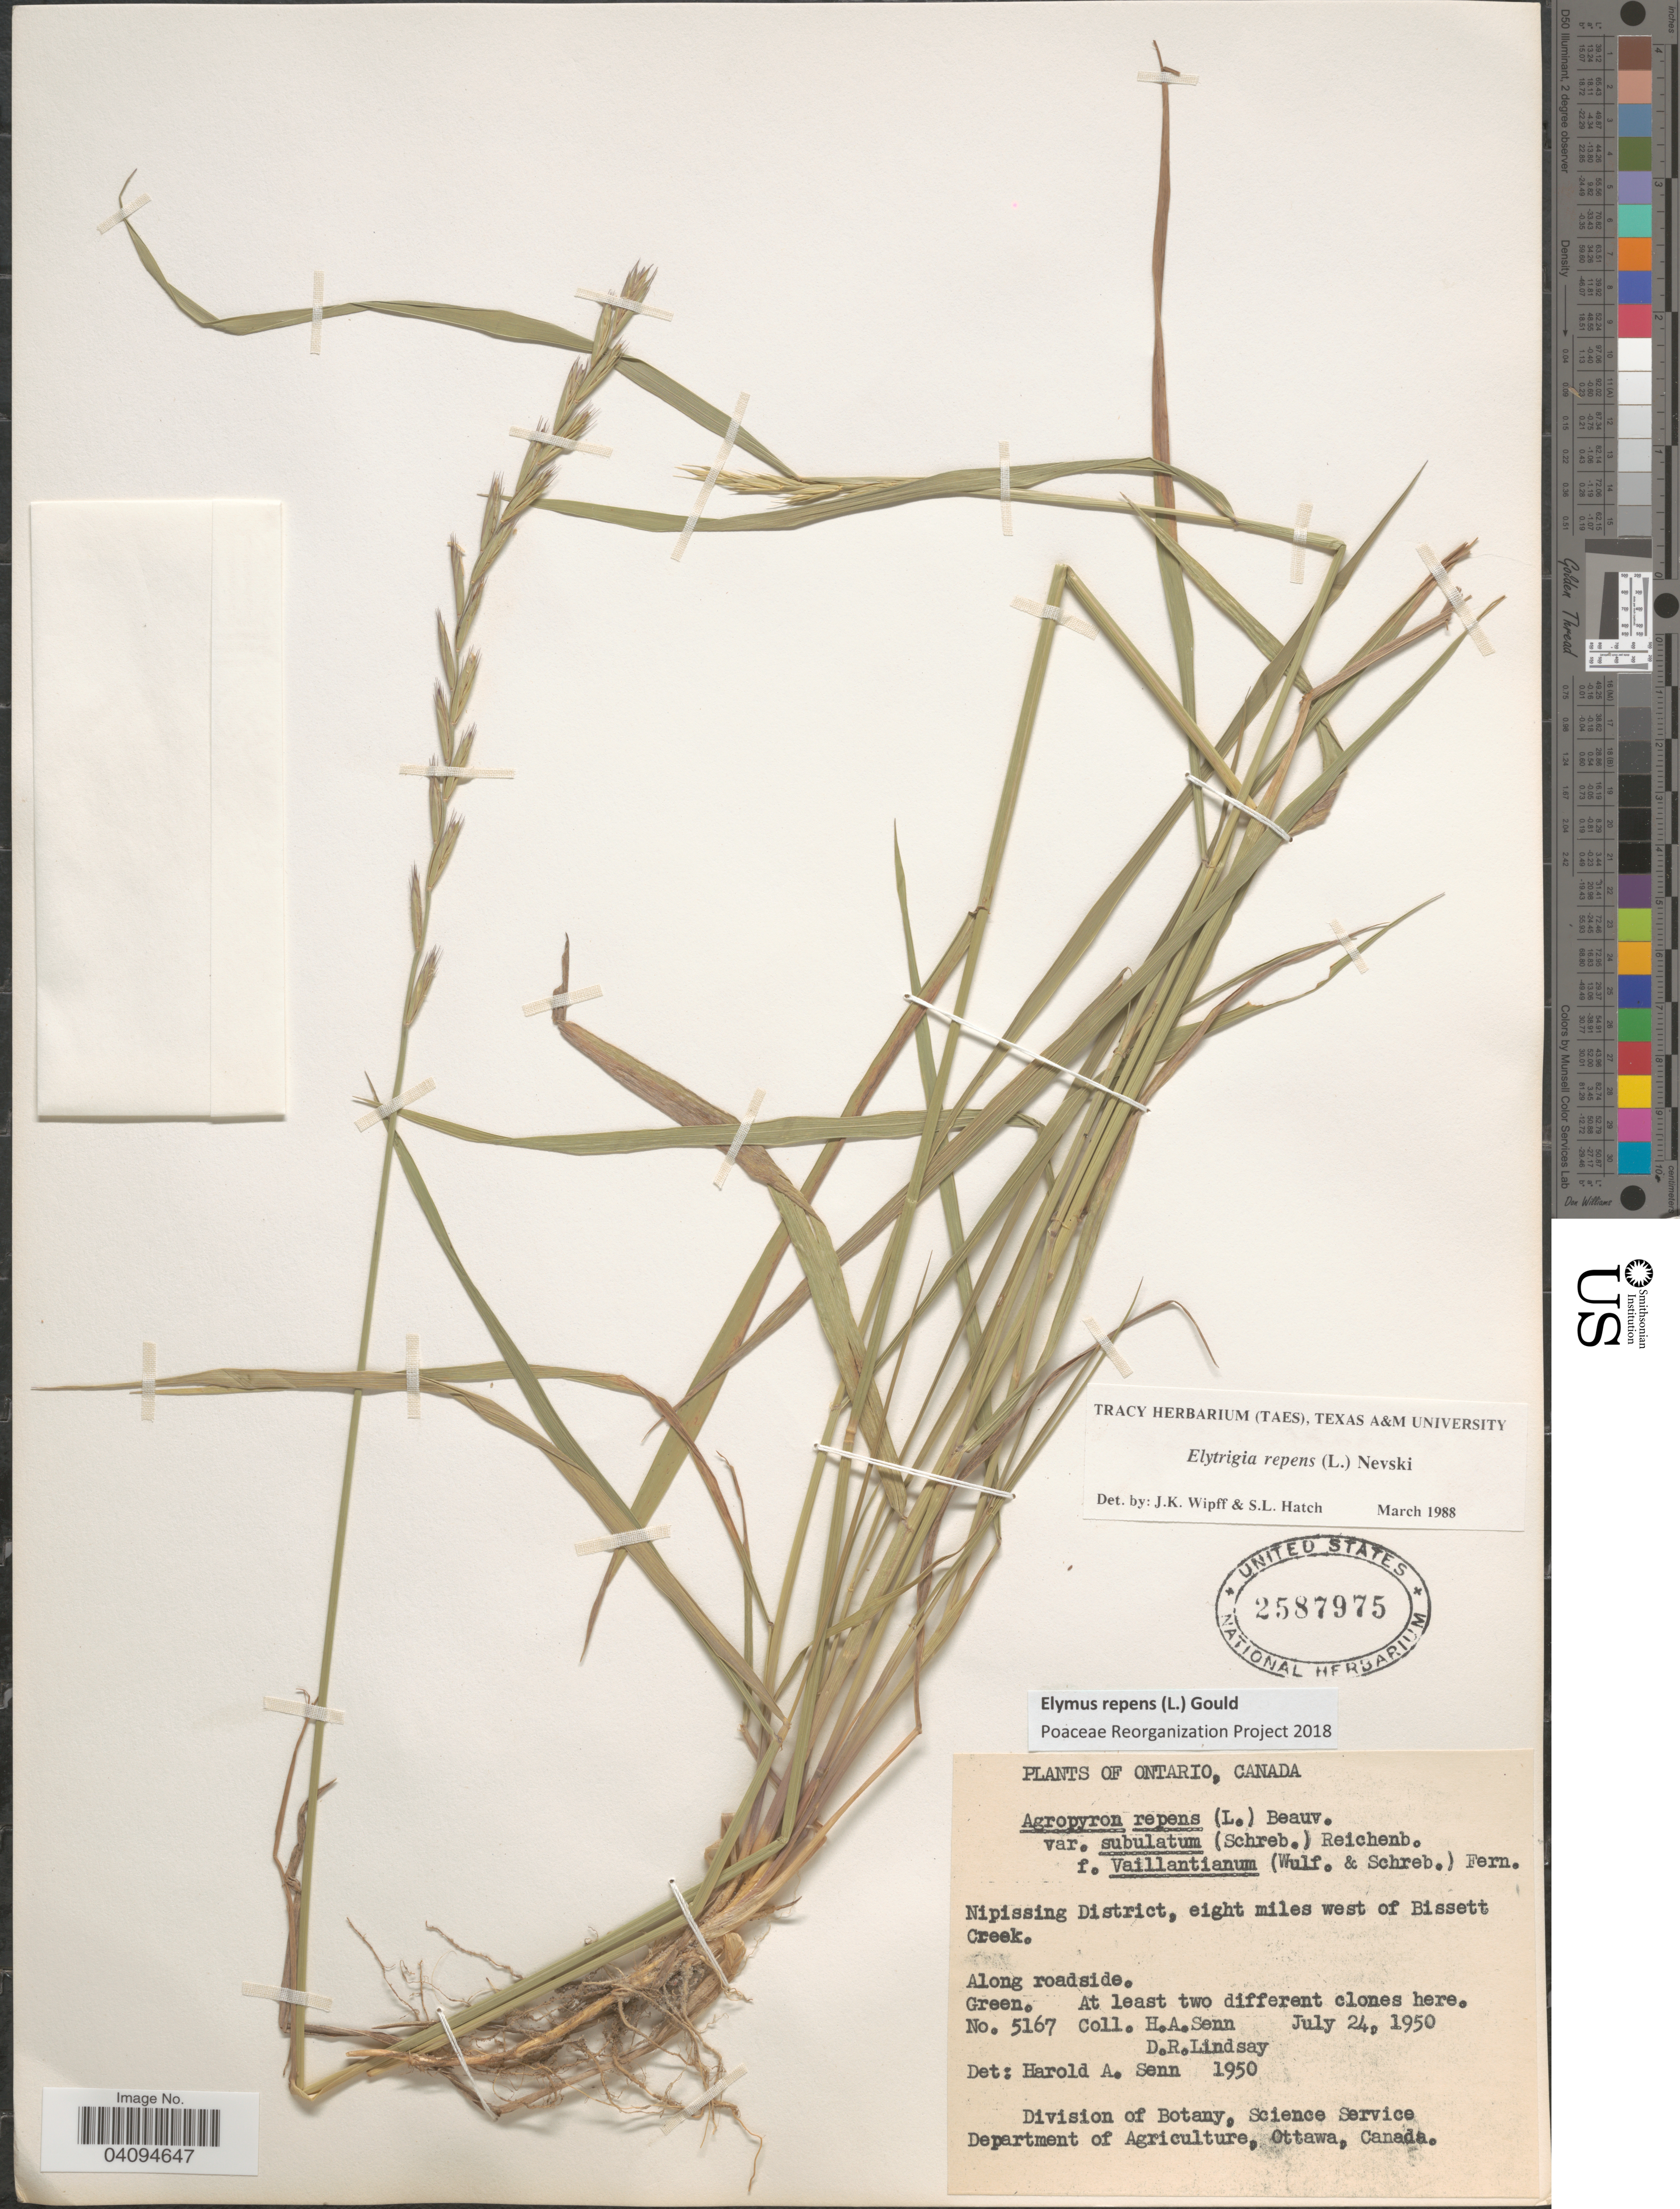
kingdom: Plantae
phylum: Tracheophyta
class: Liliopsida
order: Poales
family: Poaceae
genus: Elymus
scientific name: Elymus repens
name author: (L.) Gould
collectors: H. Senn & D. Lindsay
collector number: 5167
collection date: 1950-07-24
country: Canada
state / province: Ontario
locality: Nipissing District, eight miles west of Bissett Creek.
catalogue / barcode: US 2587975